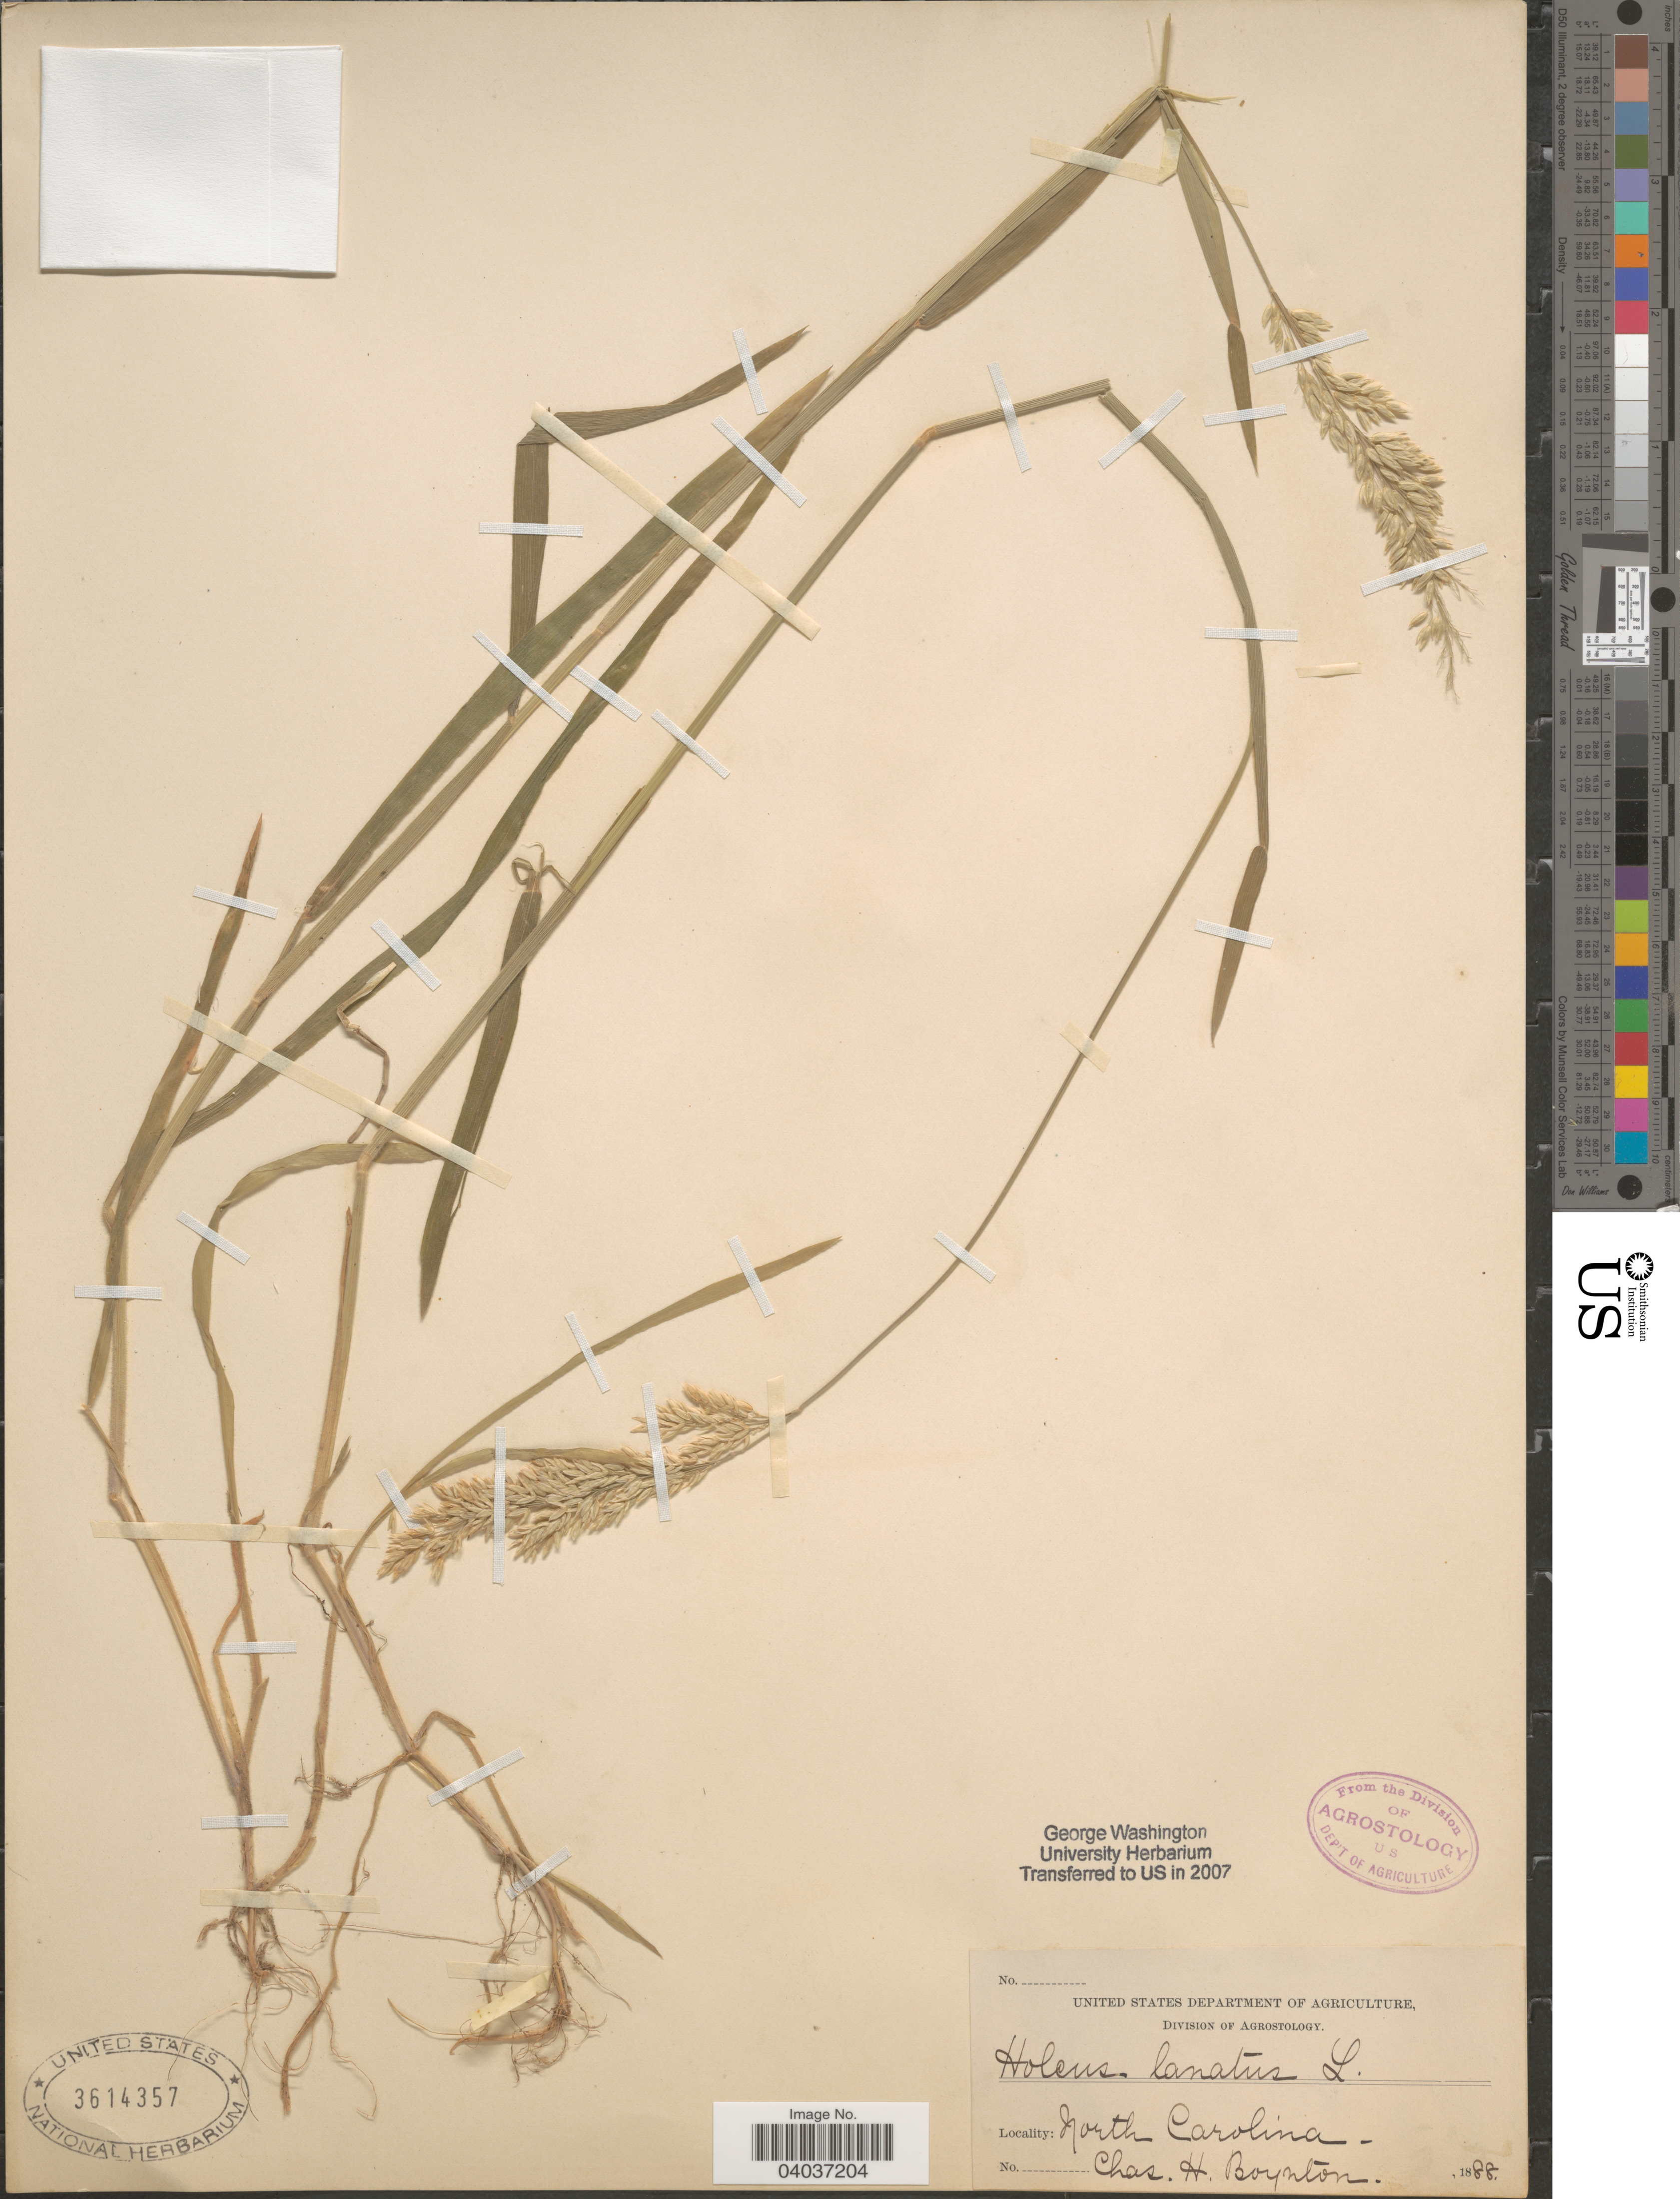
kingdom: Plantae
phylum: Tracheophyta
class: Liliopsida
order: Poales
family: Poaceae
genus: Holcus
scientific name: Holcus lanatus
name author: L.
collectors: C. Boynton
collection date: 1888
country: United States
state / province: North Carolina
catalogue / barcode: US 3614357